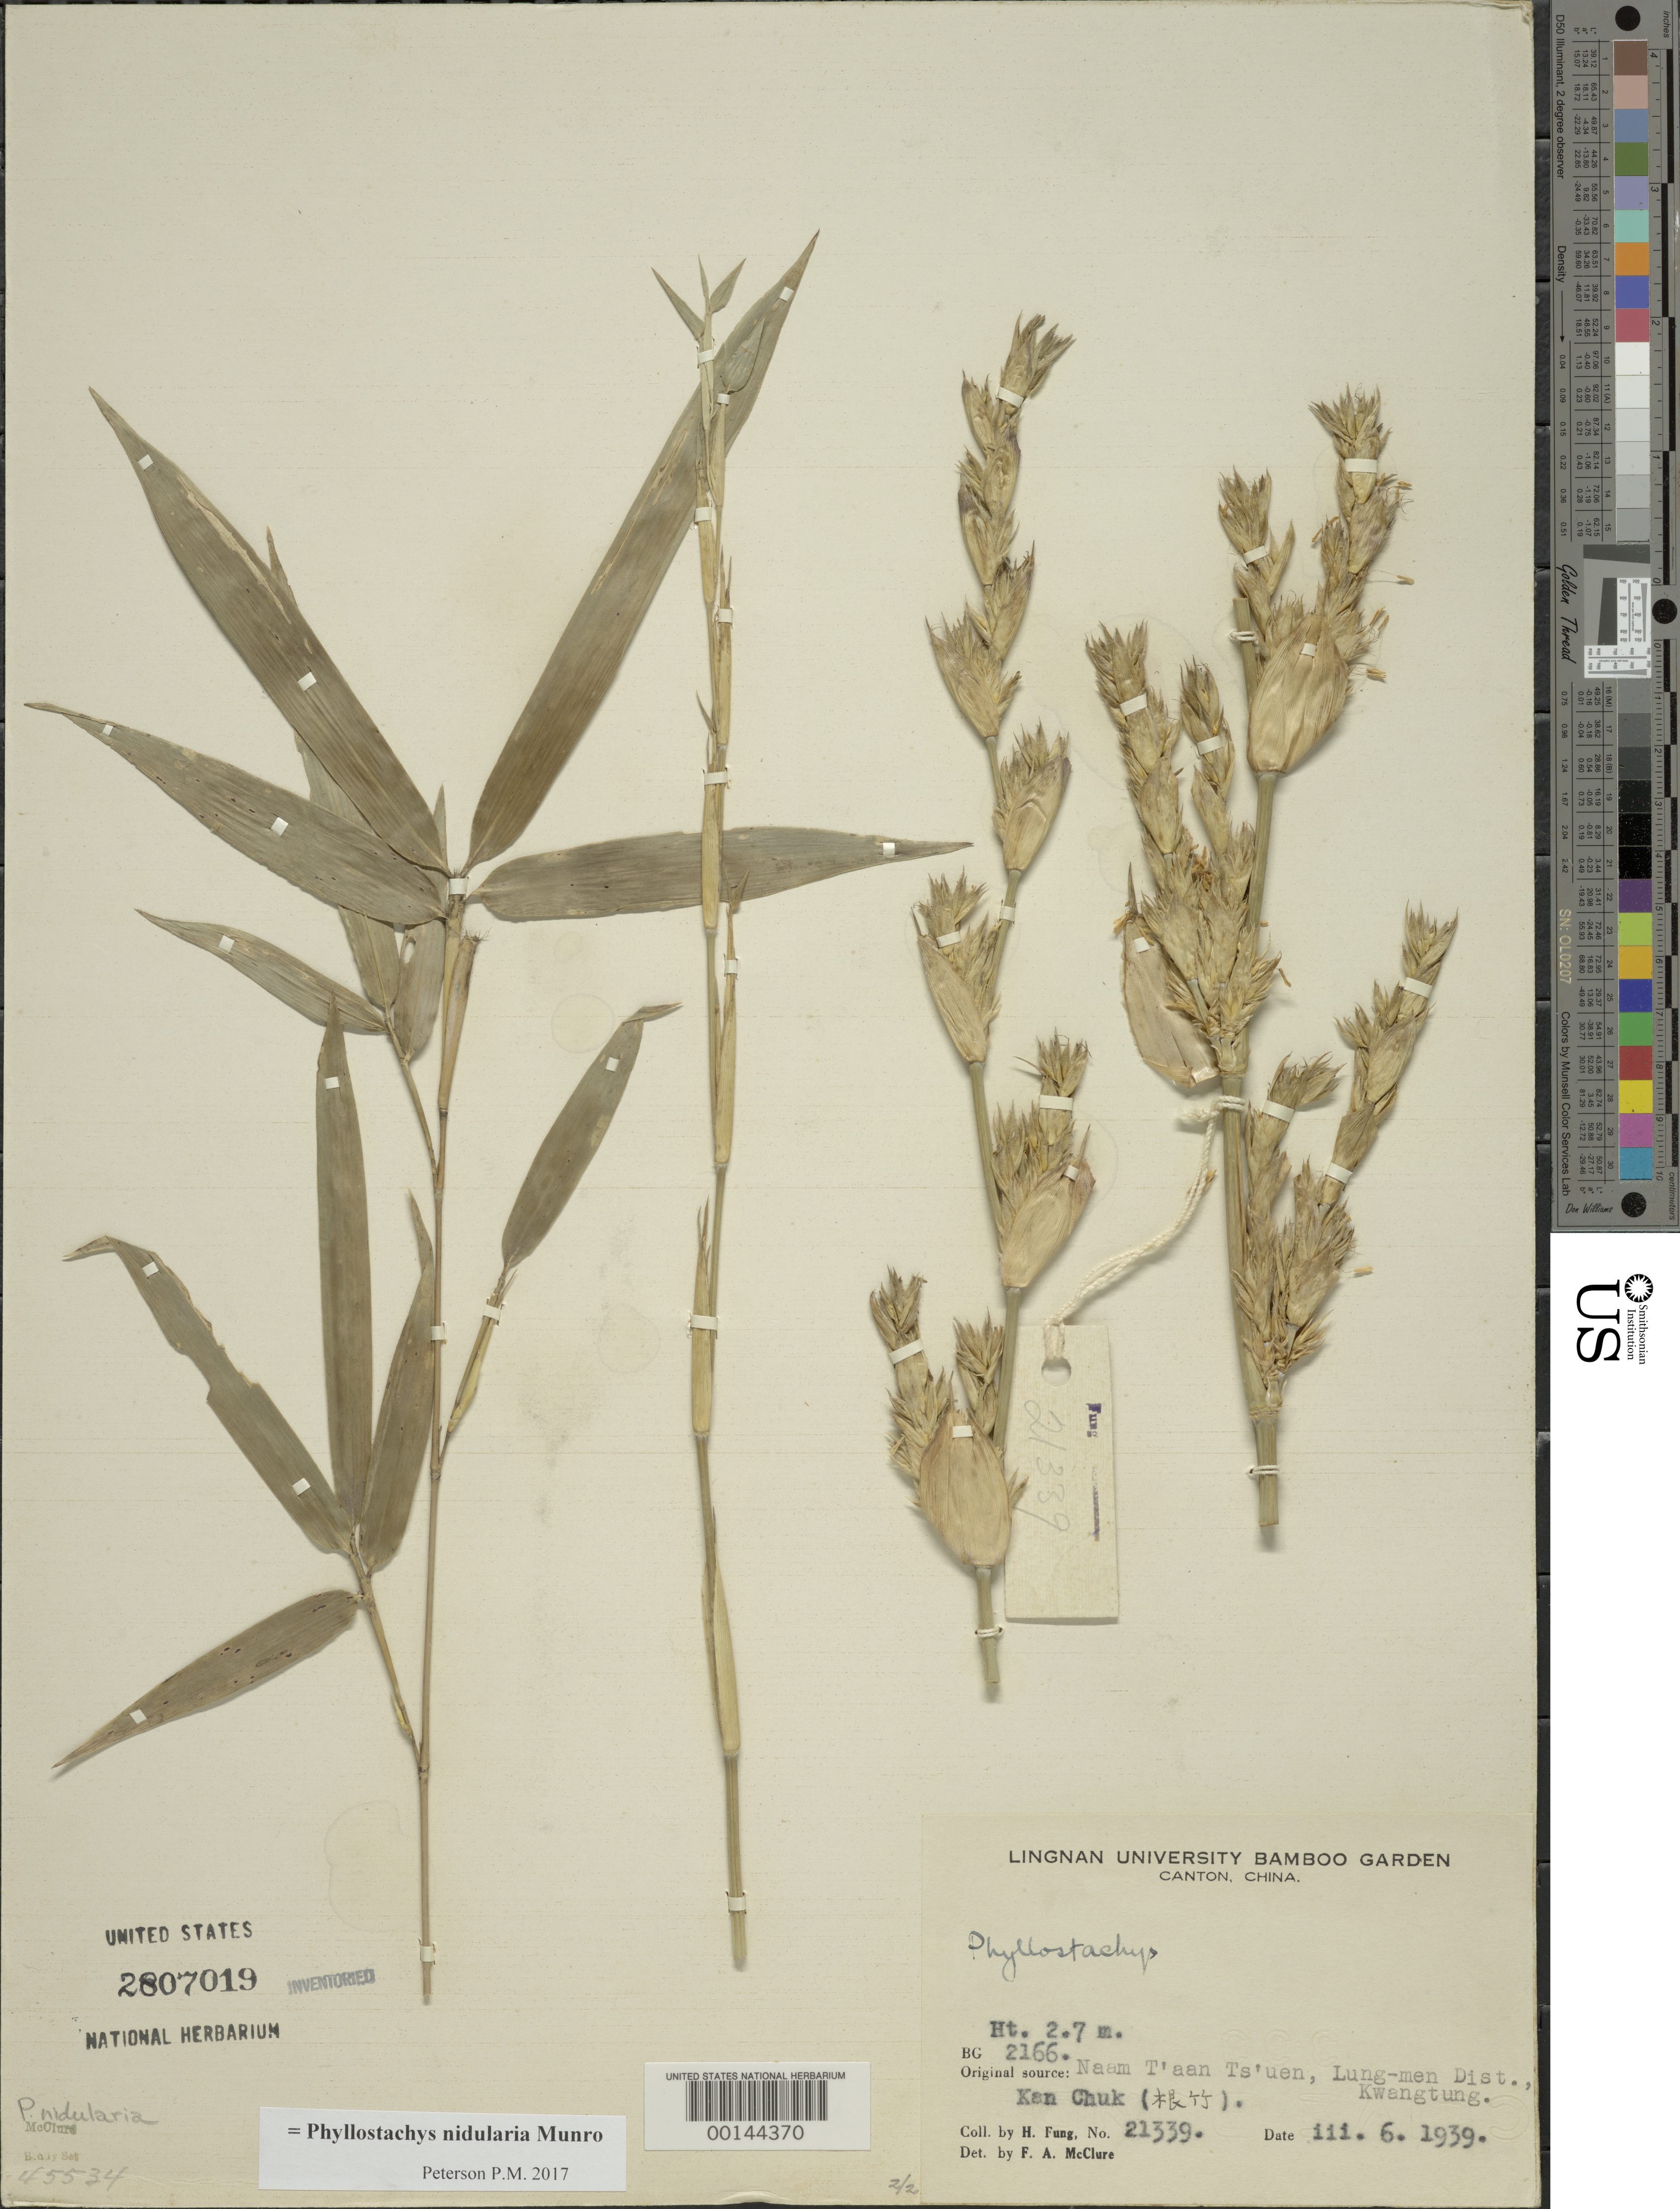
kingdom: Plantae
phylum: Tracheophyta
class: Liliopsida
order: Poales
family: Poaceae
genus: Phyllostachys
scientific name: Phyllostachys nidularia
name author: Munro ex Fenzi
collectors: H. L. Fung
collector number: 21339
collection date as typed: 06 Mar 1939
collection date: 1939-03-06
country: China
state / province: Guangdong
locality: Lung-men, naam t'aan ts'uen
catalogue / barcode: US 2807019